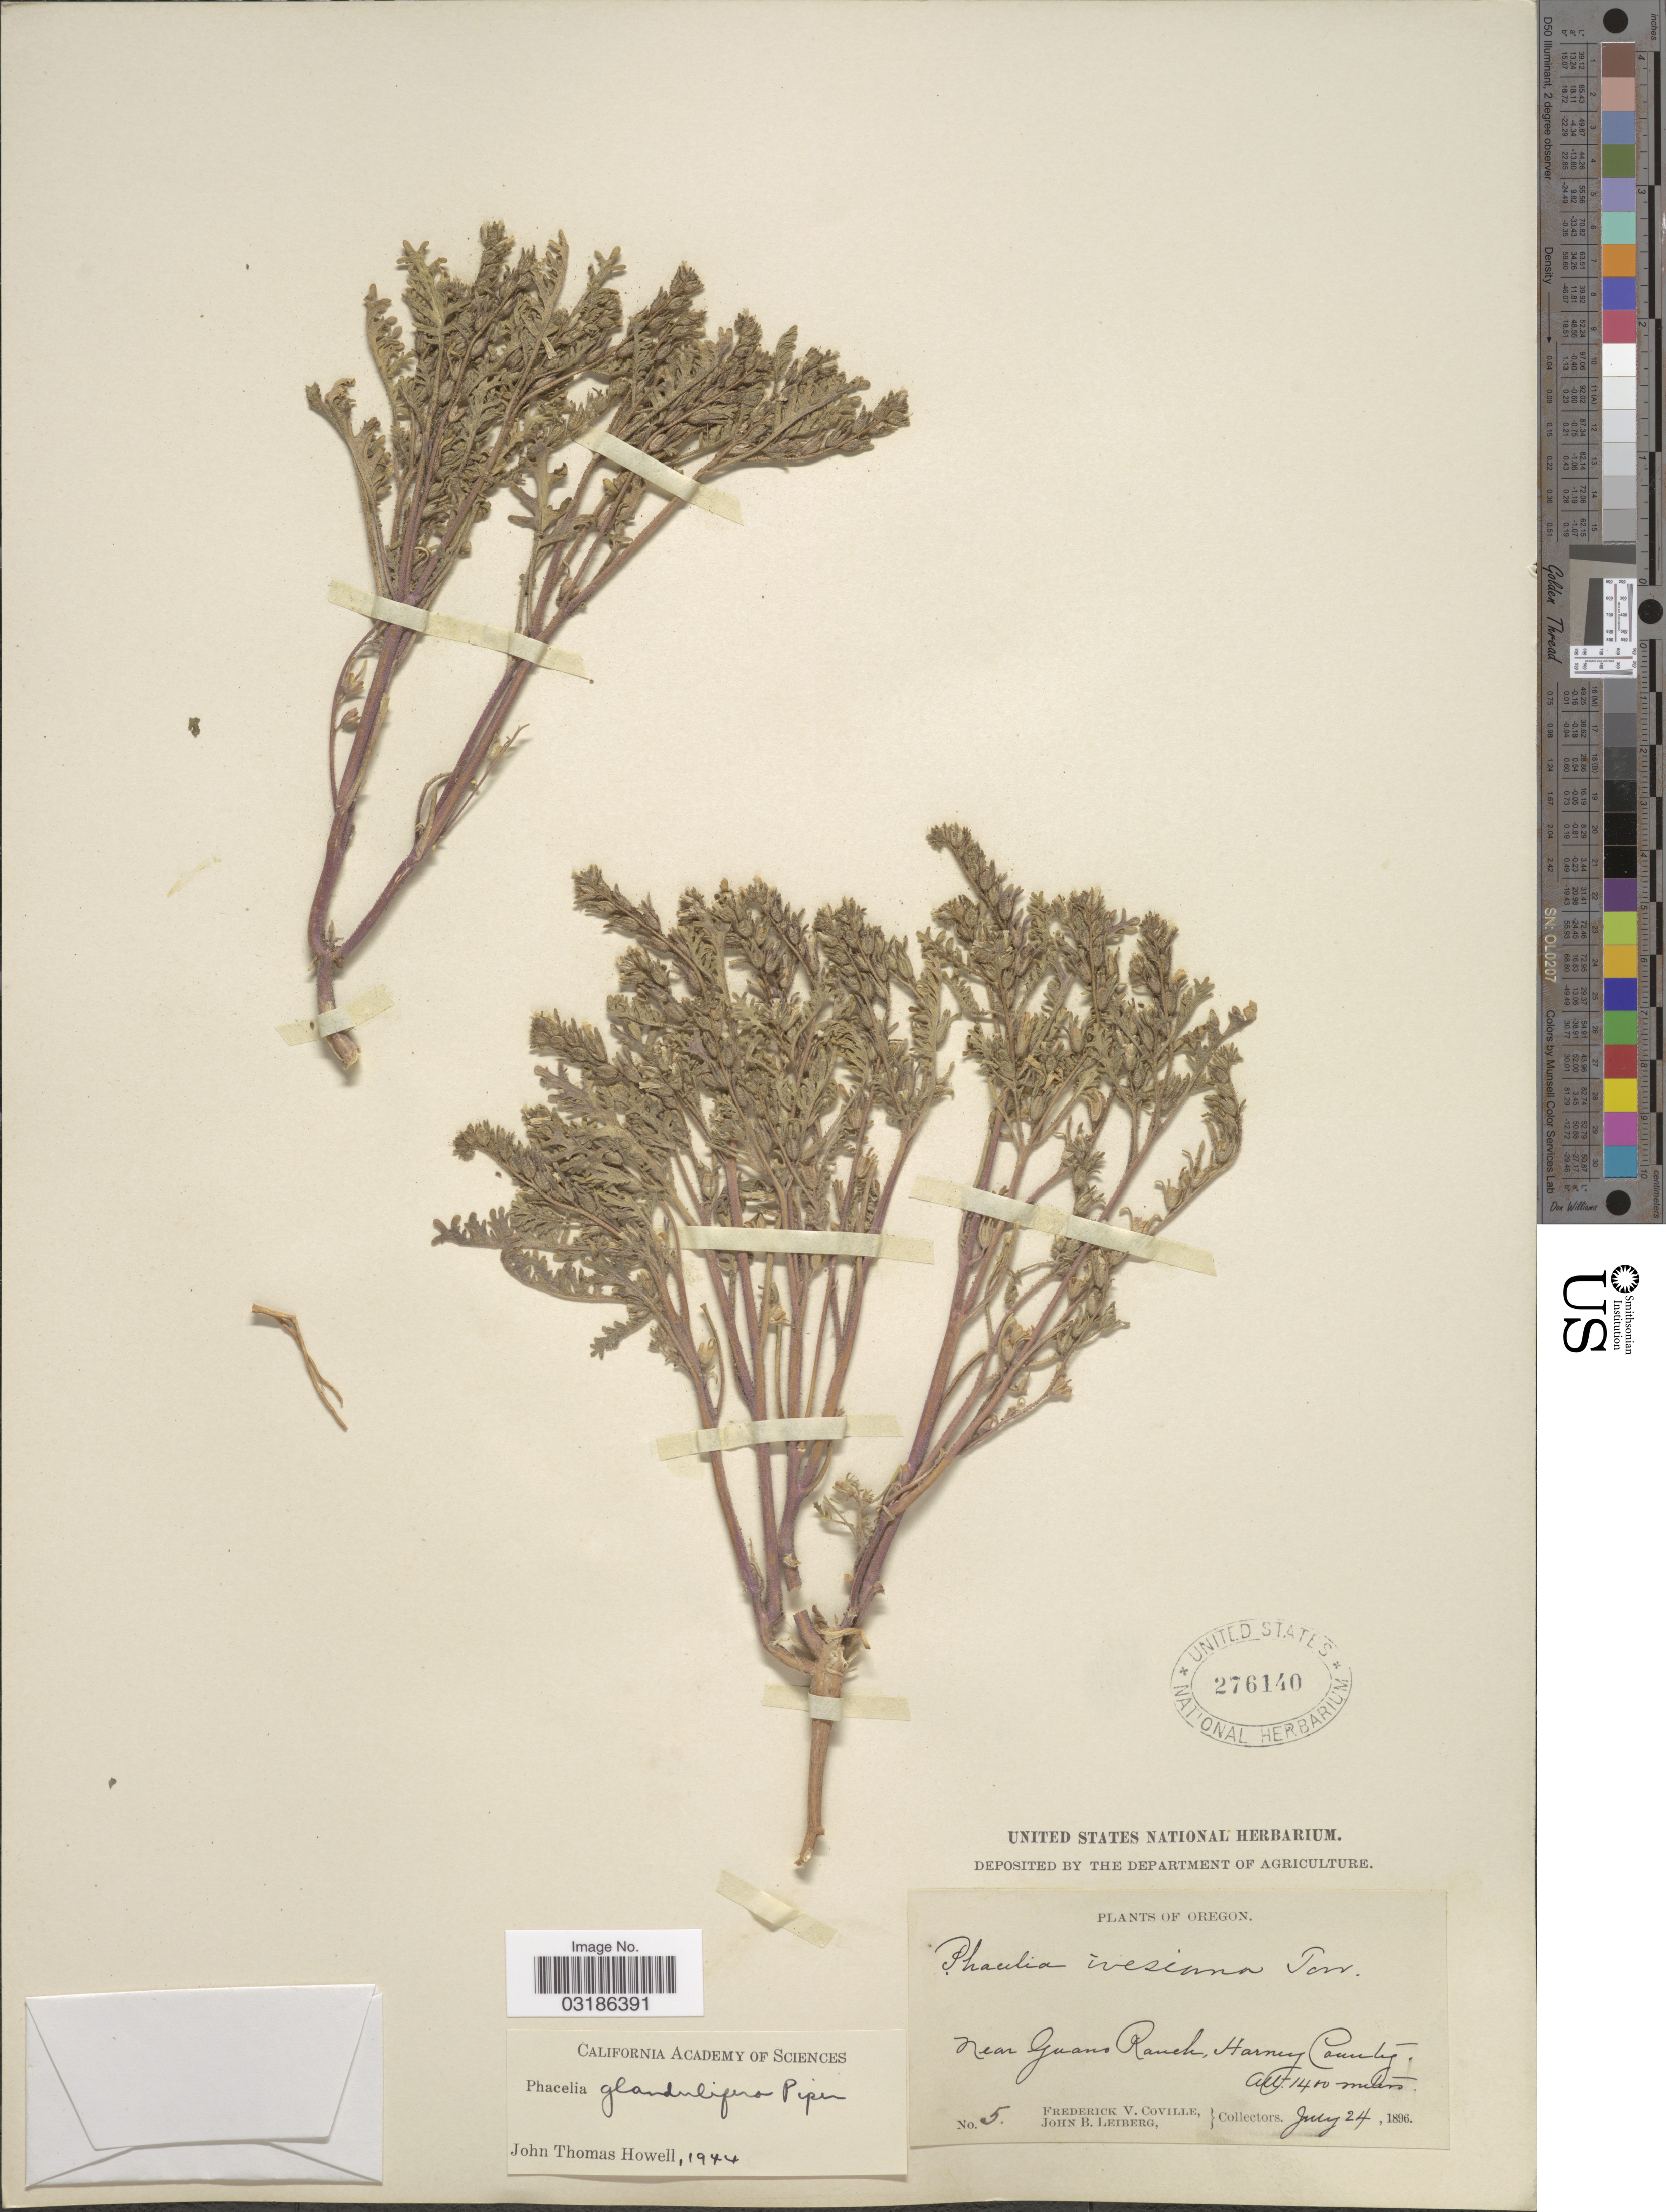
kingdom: Plantae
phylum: Tracheophyta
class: Magnoliopsida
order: Boraginales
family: Hydrophyllaceae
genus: Phacelia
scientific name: Phacelia glandulifera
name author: Piper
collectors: F. V. Coville & J. B. Leiberg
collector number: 5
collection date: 1896-07-24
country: United States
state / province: Oregon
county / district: Harney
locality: Near Guans Ranch, Harney County.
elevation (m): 1400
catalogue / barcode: US 276140